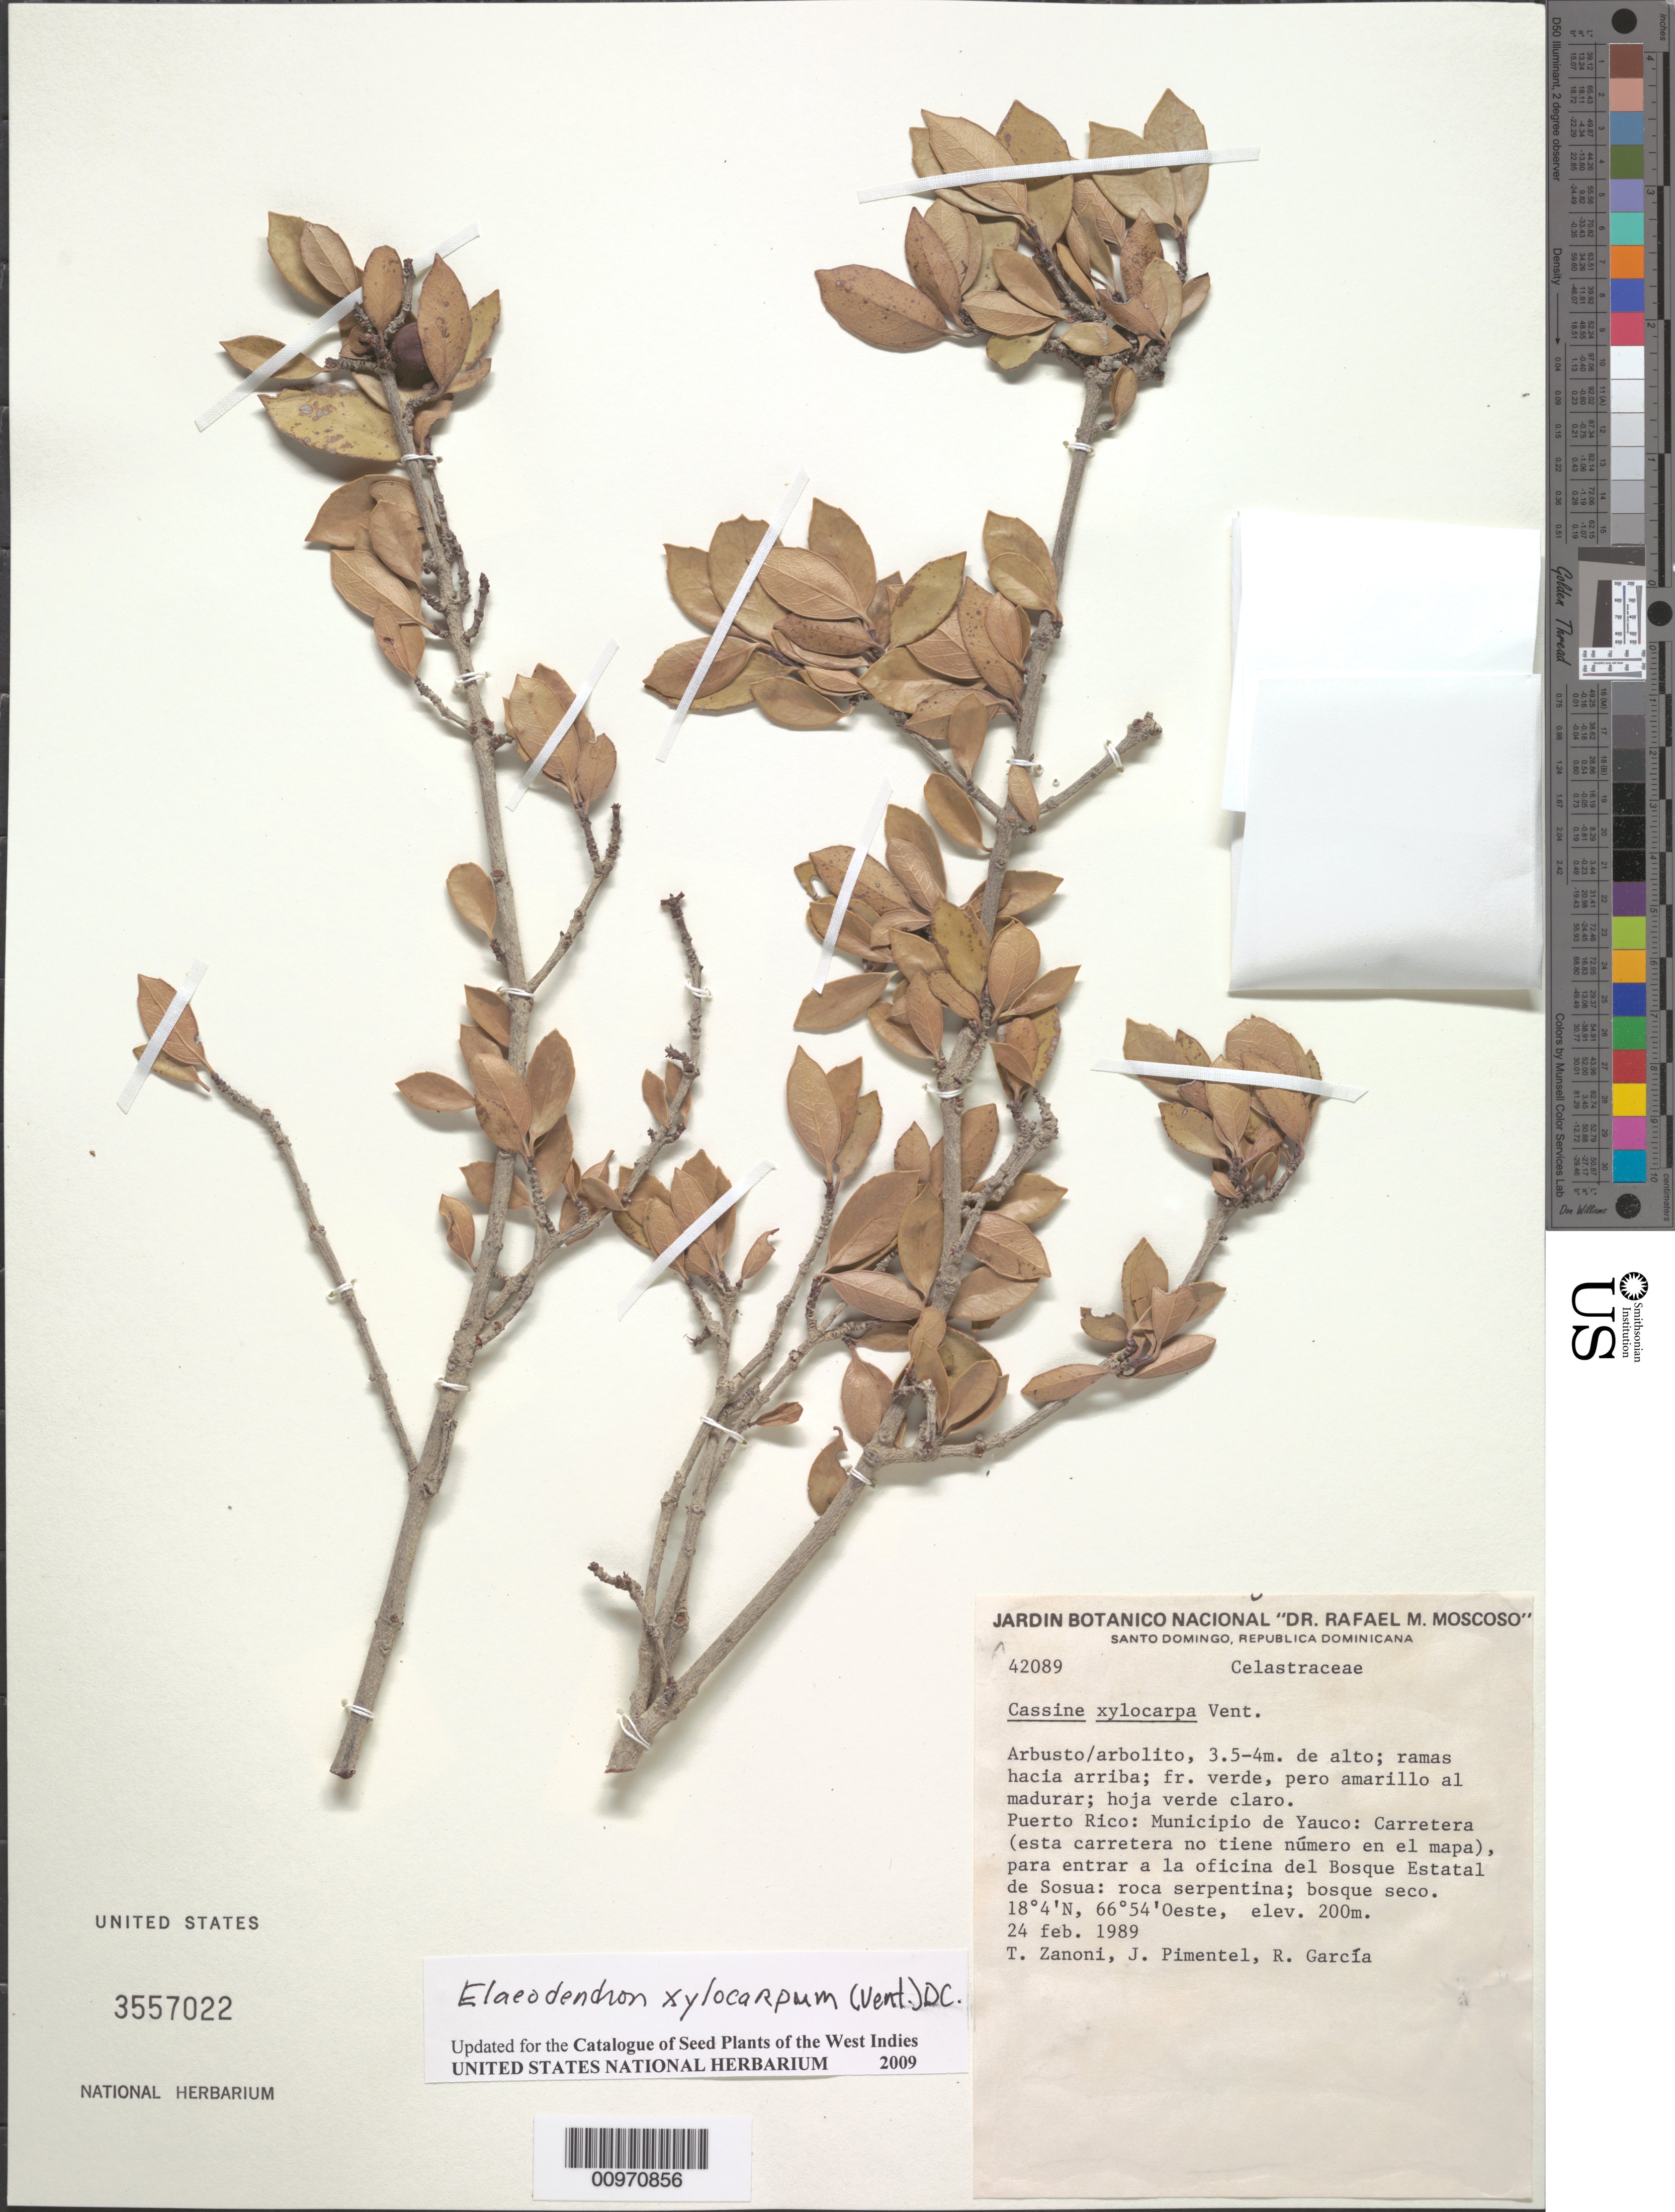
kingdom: Plantae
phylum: Tracheophyta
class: Magnoliopsida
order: Celastrales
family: Celastraceae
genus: Elaeodendron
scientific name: Elaeodendron xylocarpum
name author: (Vent.) DC.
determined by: Acevedo-Rodríguez, P., (BOT), Smithsonian Institution - National Museum of Natural History (UNITED STATES)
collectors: T. A. Zanoni, J. Pimentel & R. García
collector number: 42089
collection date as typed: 24 Feb 1989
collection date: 1989-02-24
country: Puerto Rico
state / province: Yauco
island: Puerto Rico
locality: Mun. de Yauco, carretera para entrar a la oficina del Bosque Estatal de Sosua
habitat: Roca serpentina; bosque seco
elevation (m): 200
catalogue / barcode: US 3557022